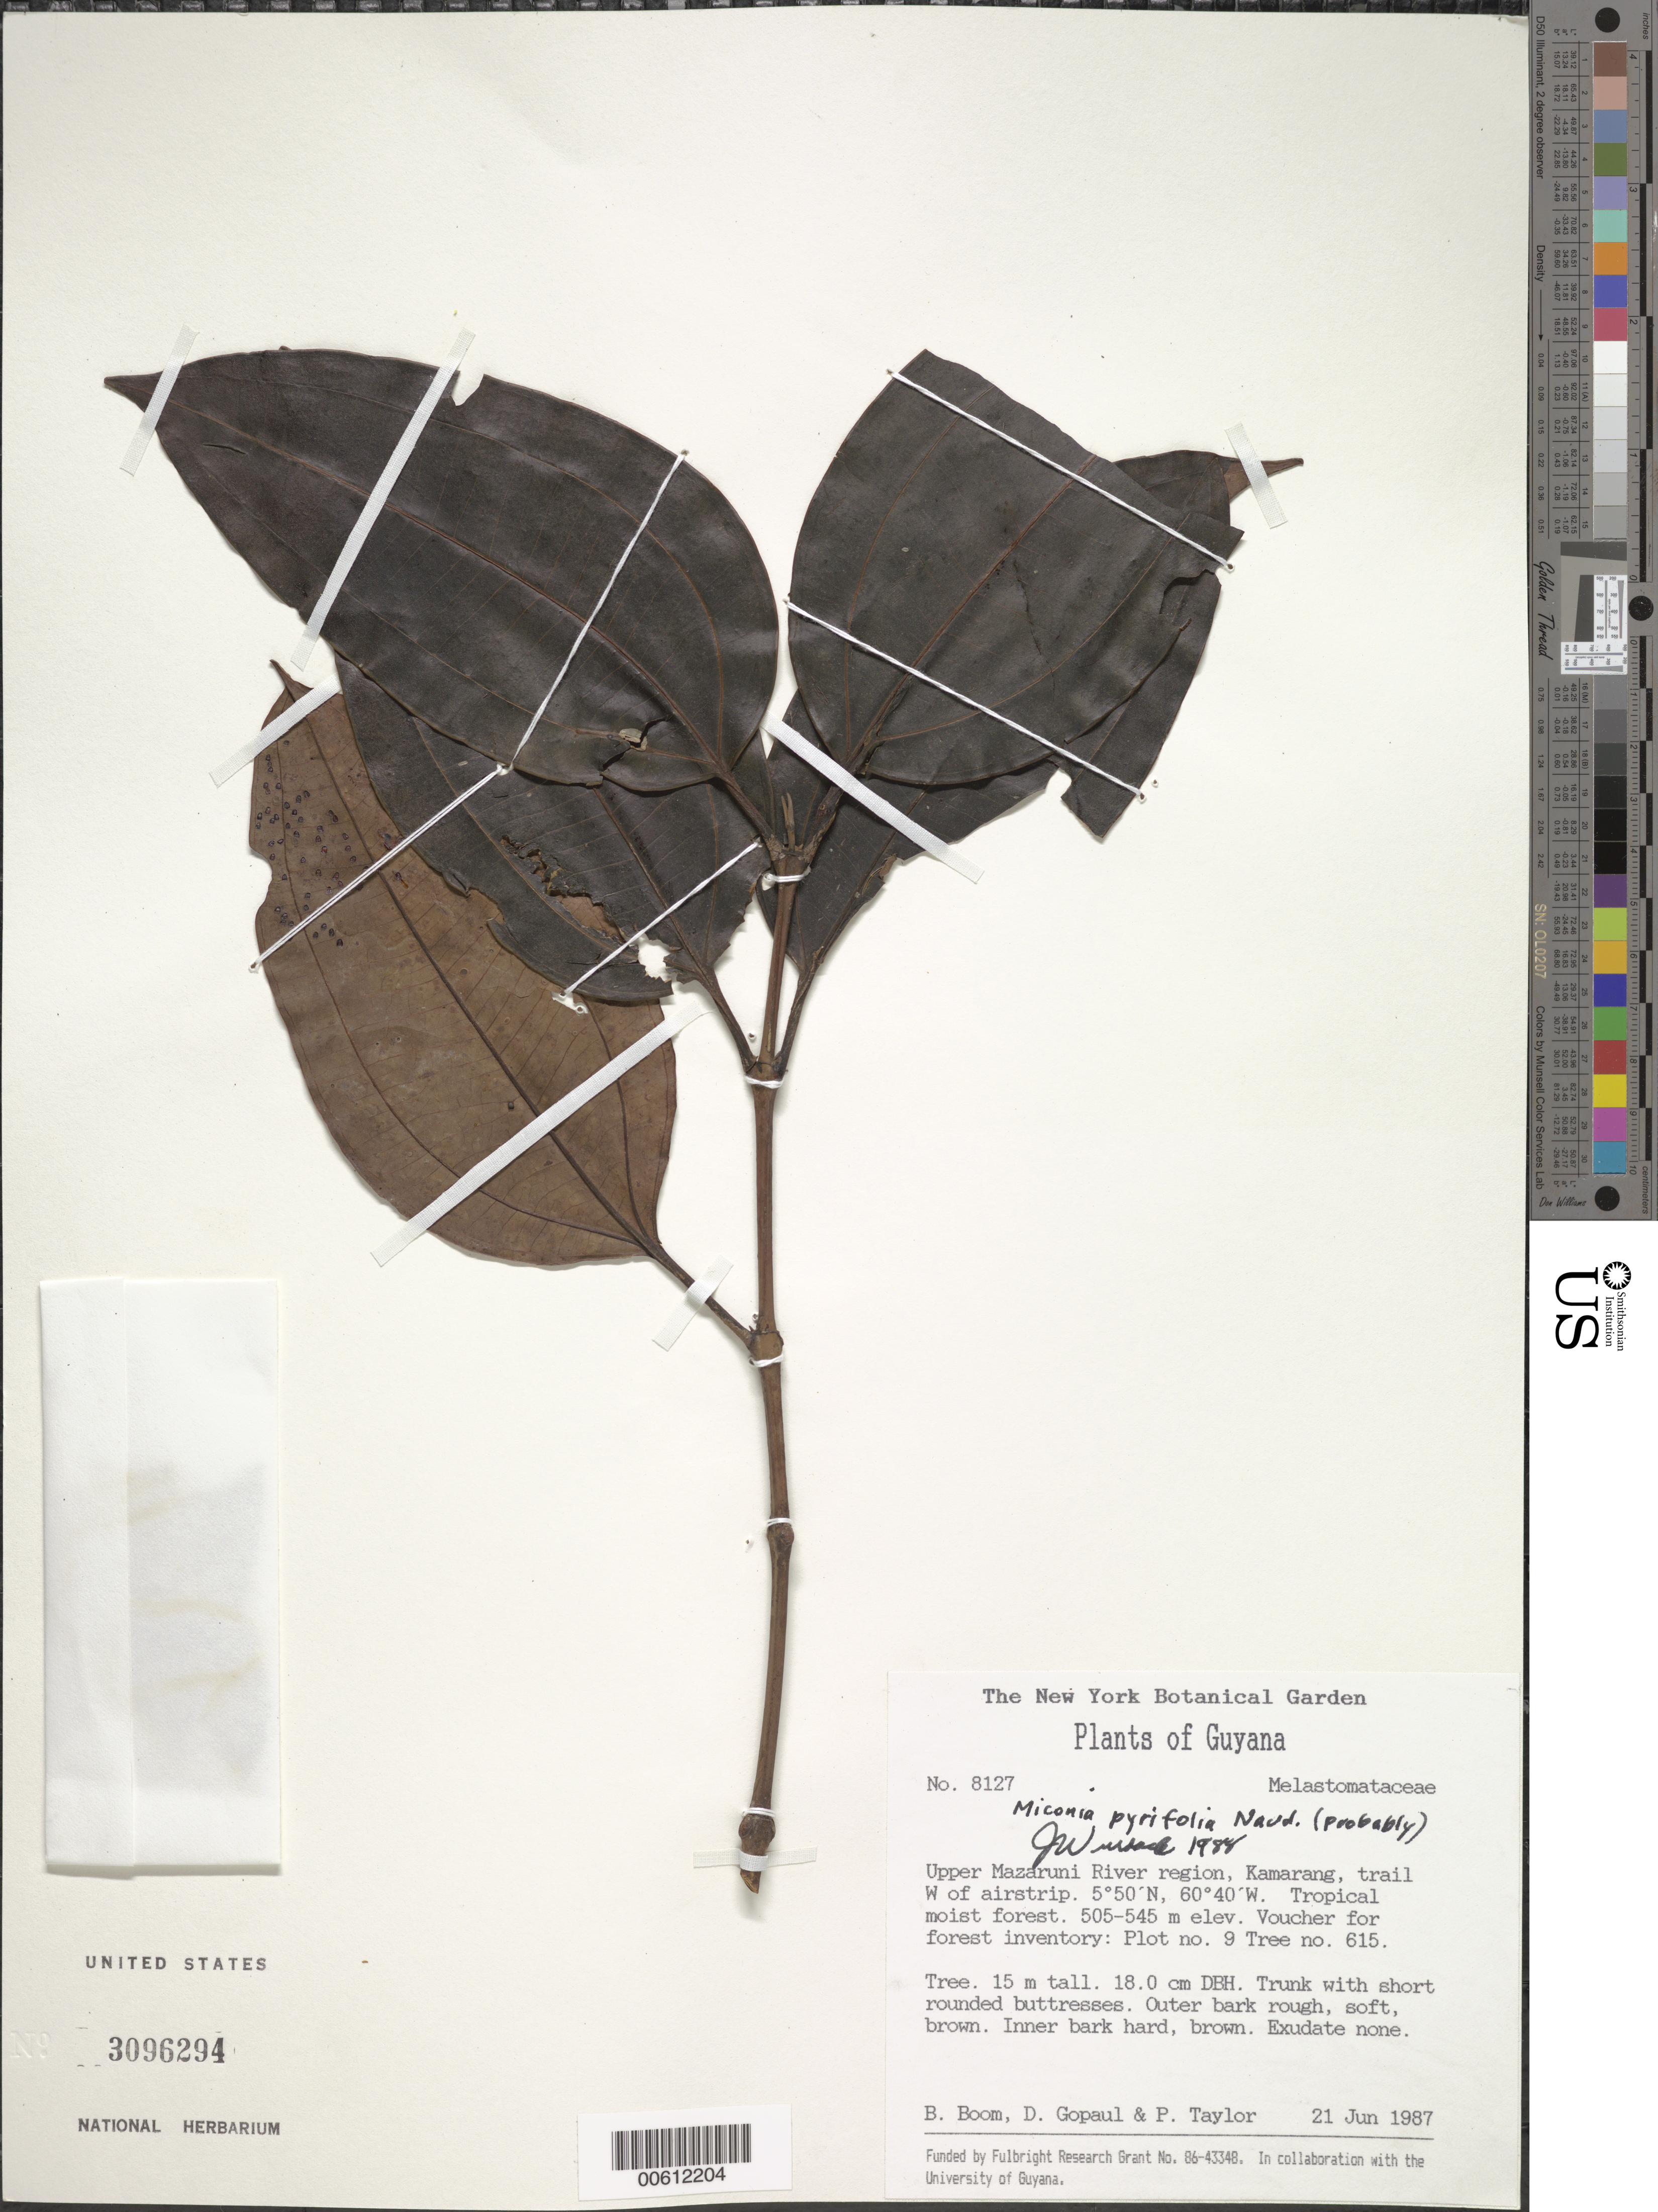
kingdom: Plantae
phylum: Tracheophyta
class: Magnoliopsida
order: Myrtales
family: Melastomataceae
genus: Miconia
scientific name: Miconia pyrifolia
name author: Naudin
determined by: Wurdack, John J., (US), US (UNITED STATES)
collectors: B. M. Boom, D. Gopaul & P. Taylor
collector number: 8127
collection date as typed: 21-Jun-87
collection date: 1987-06-21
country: Guyana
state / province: Cuyuni-Mazaruni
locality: Kamarang, upper Mazaruni R., trail W of airstrip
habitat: Tropical moist forest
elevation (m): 505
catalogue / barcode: US 3096294